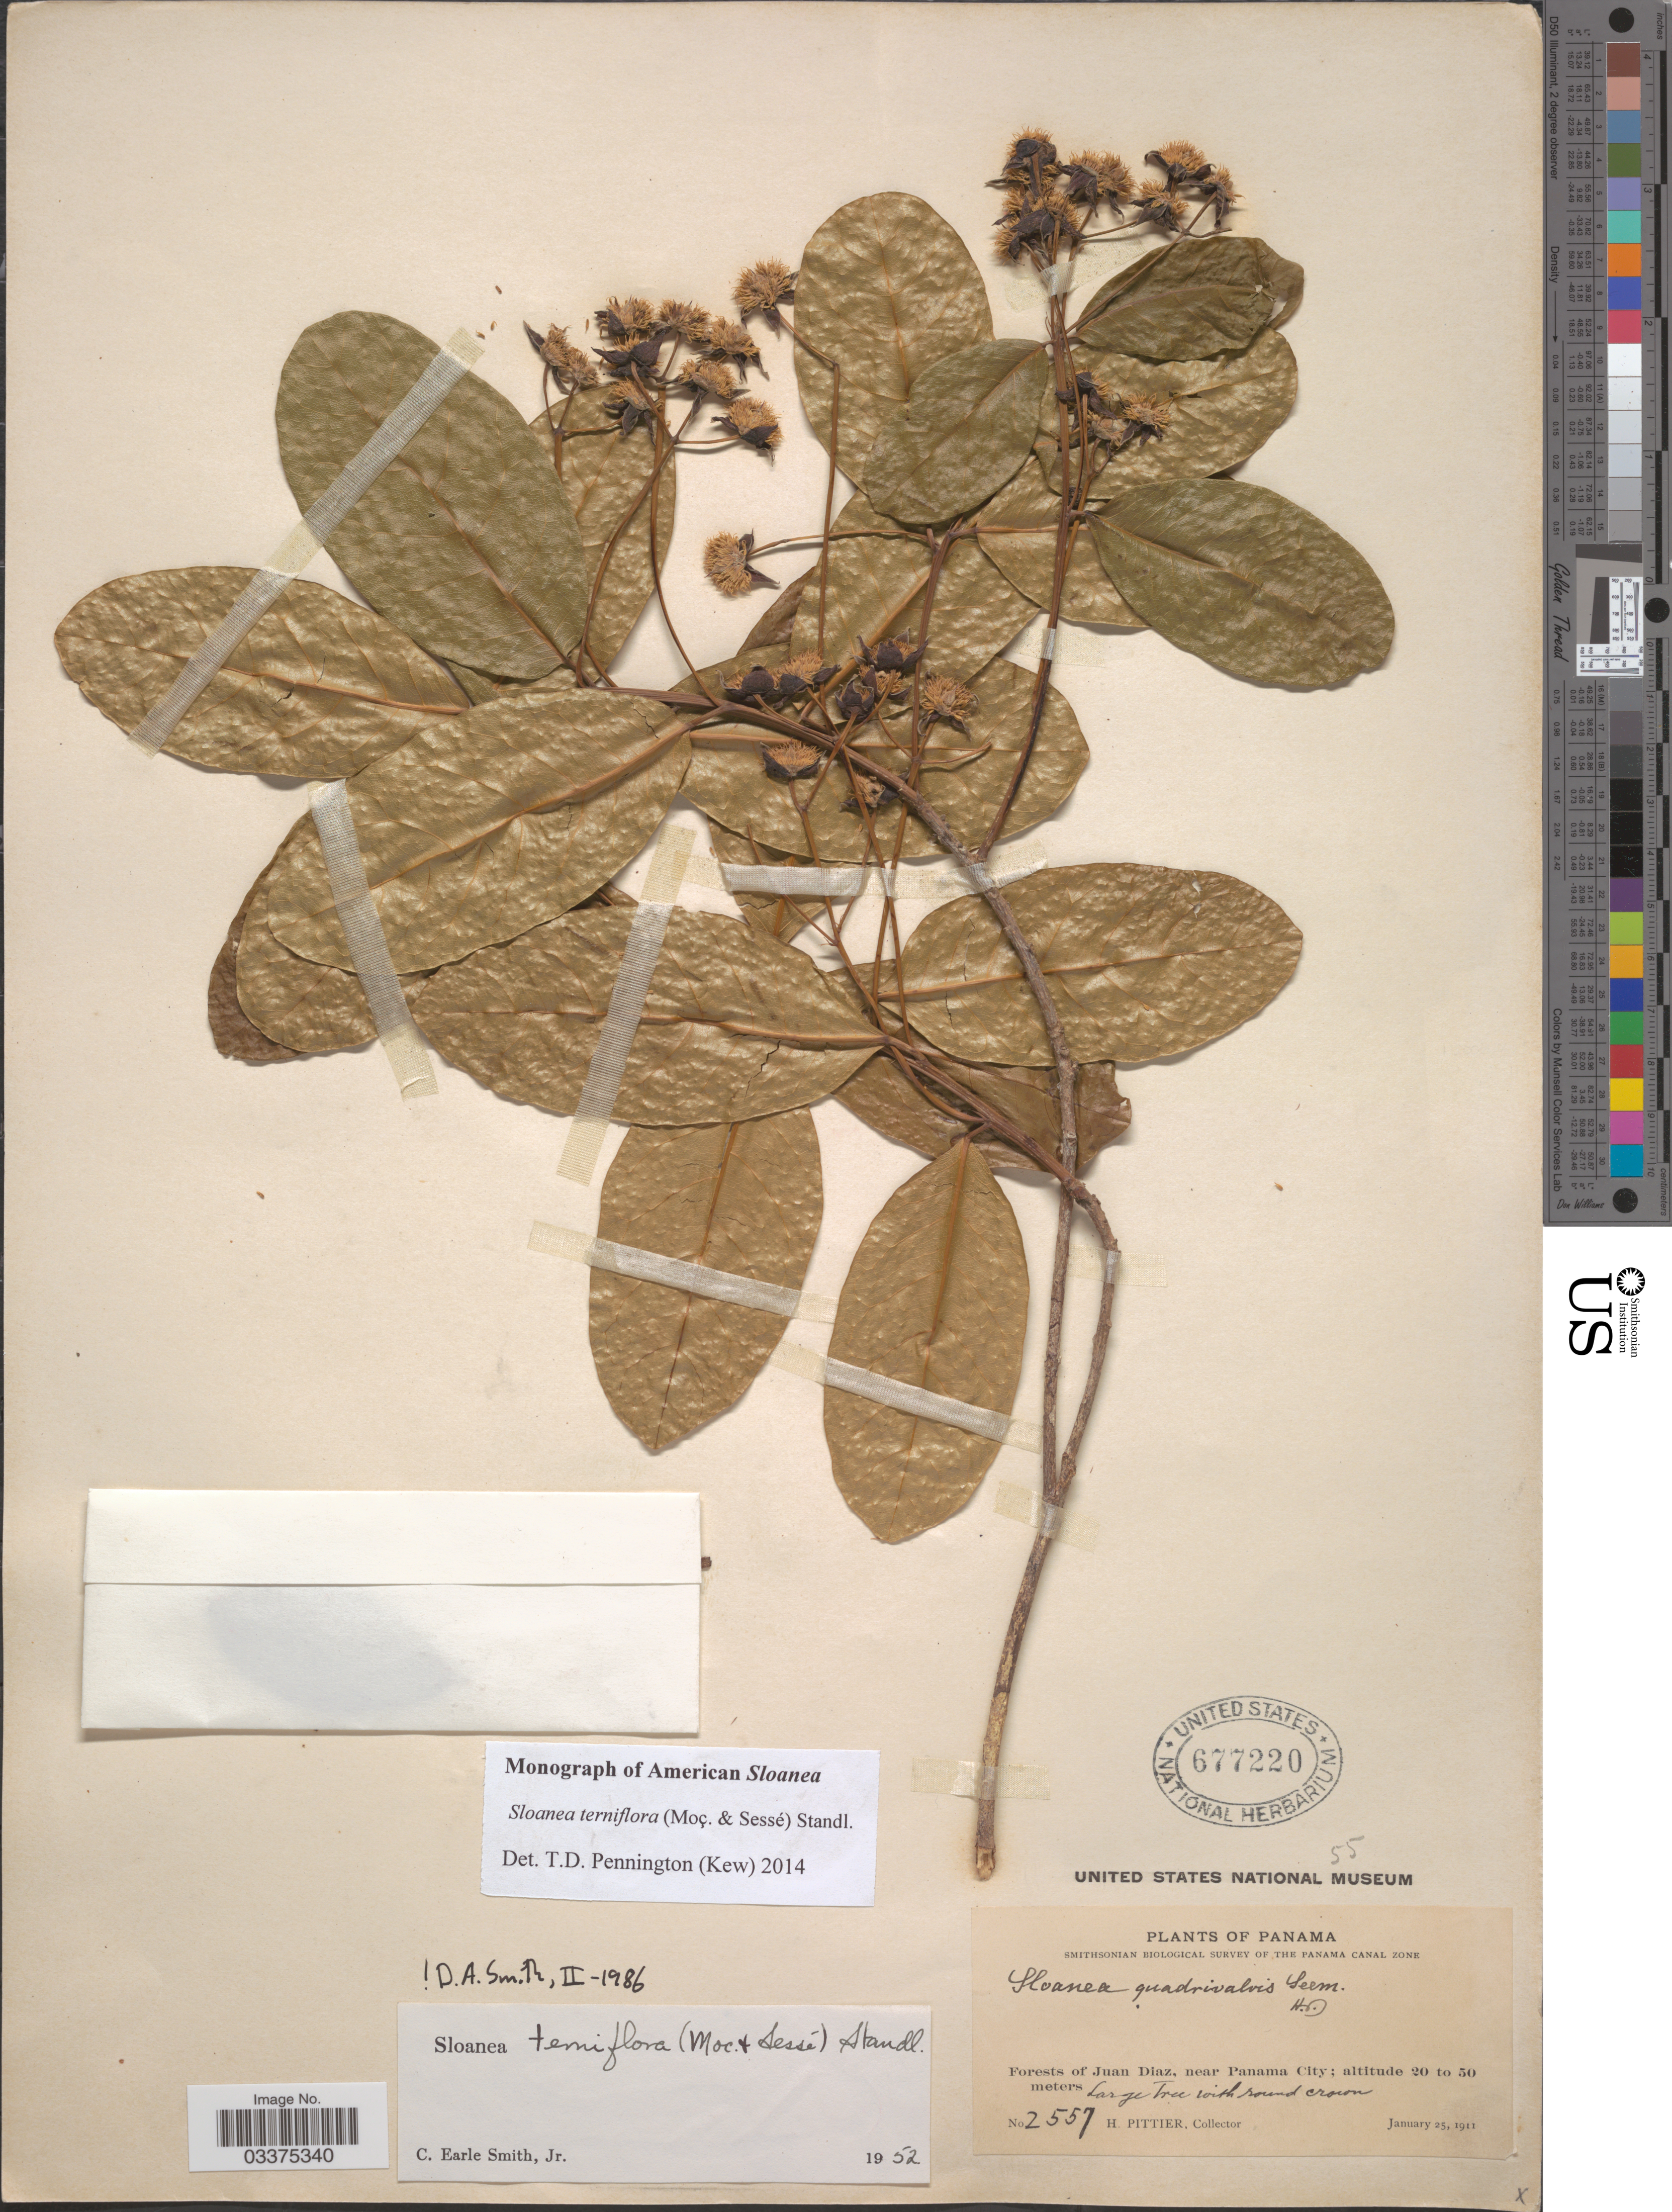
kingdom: Plantae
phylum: Tracheophyta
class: Magnoliopsida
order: Oxalidales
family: Elaeocarpaceae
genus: Sloanea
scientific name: Sloanea terniflora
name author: (Moc. & Sessé ex DC.) Standl.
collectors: H. F. Pittier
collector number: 2557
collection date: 1911-01-25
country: Panama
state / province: Panamá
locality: Forests of Juan Diaz, near Panama City.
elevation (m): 20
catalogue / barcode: US 677220